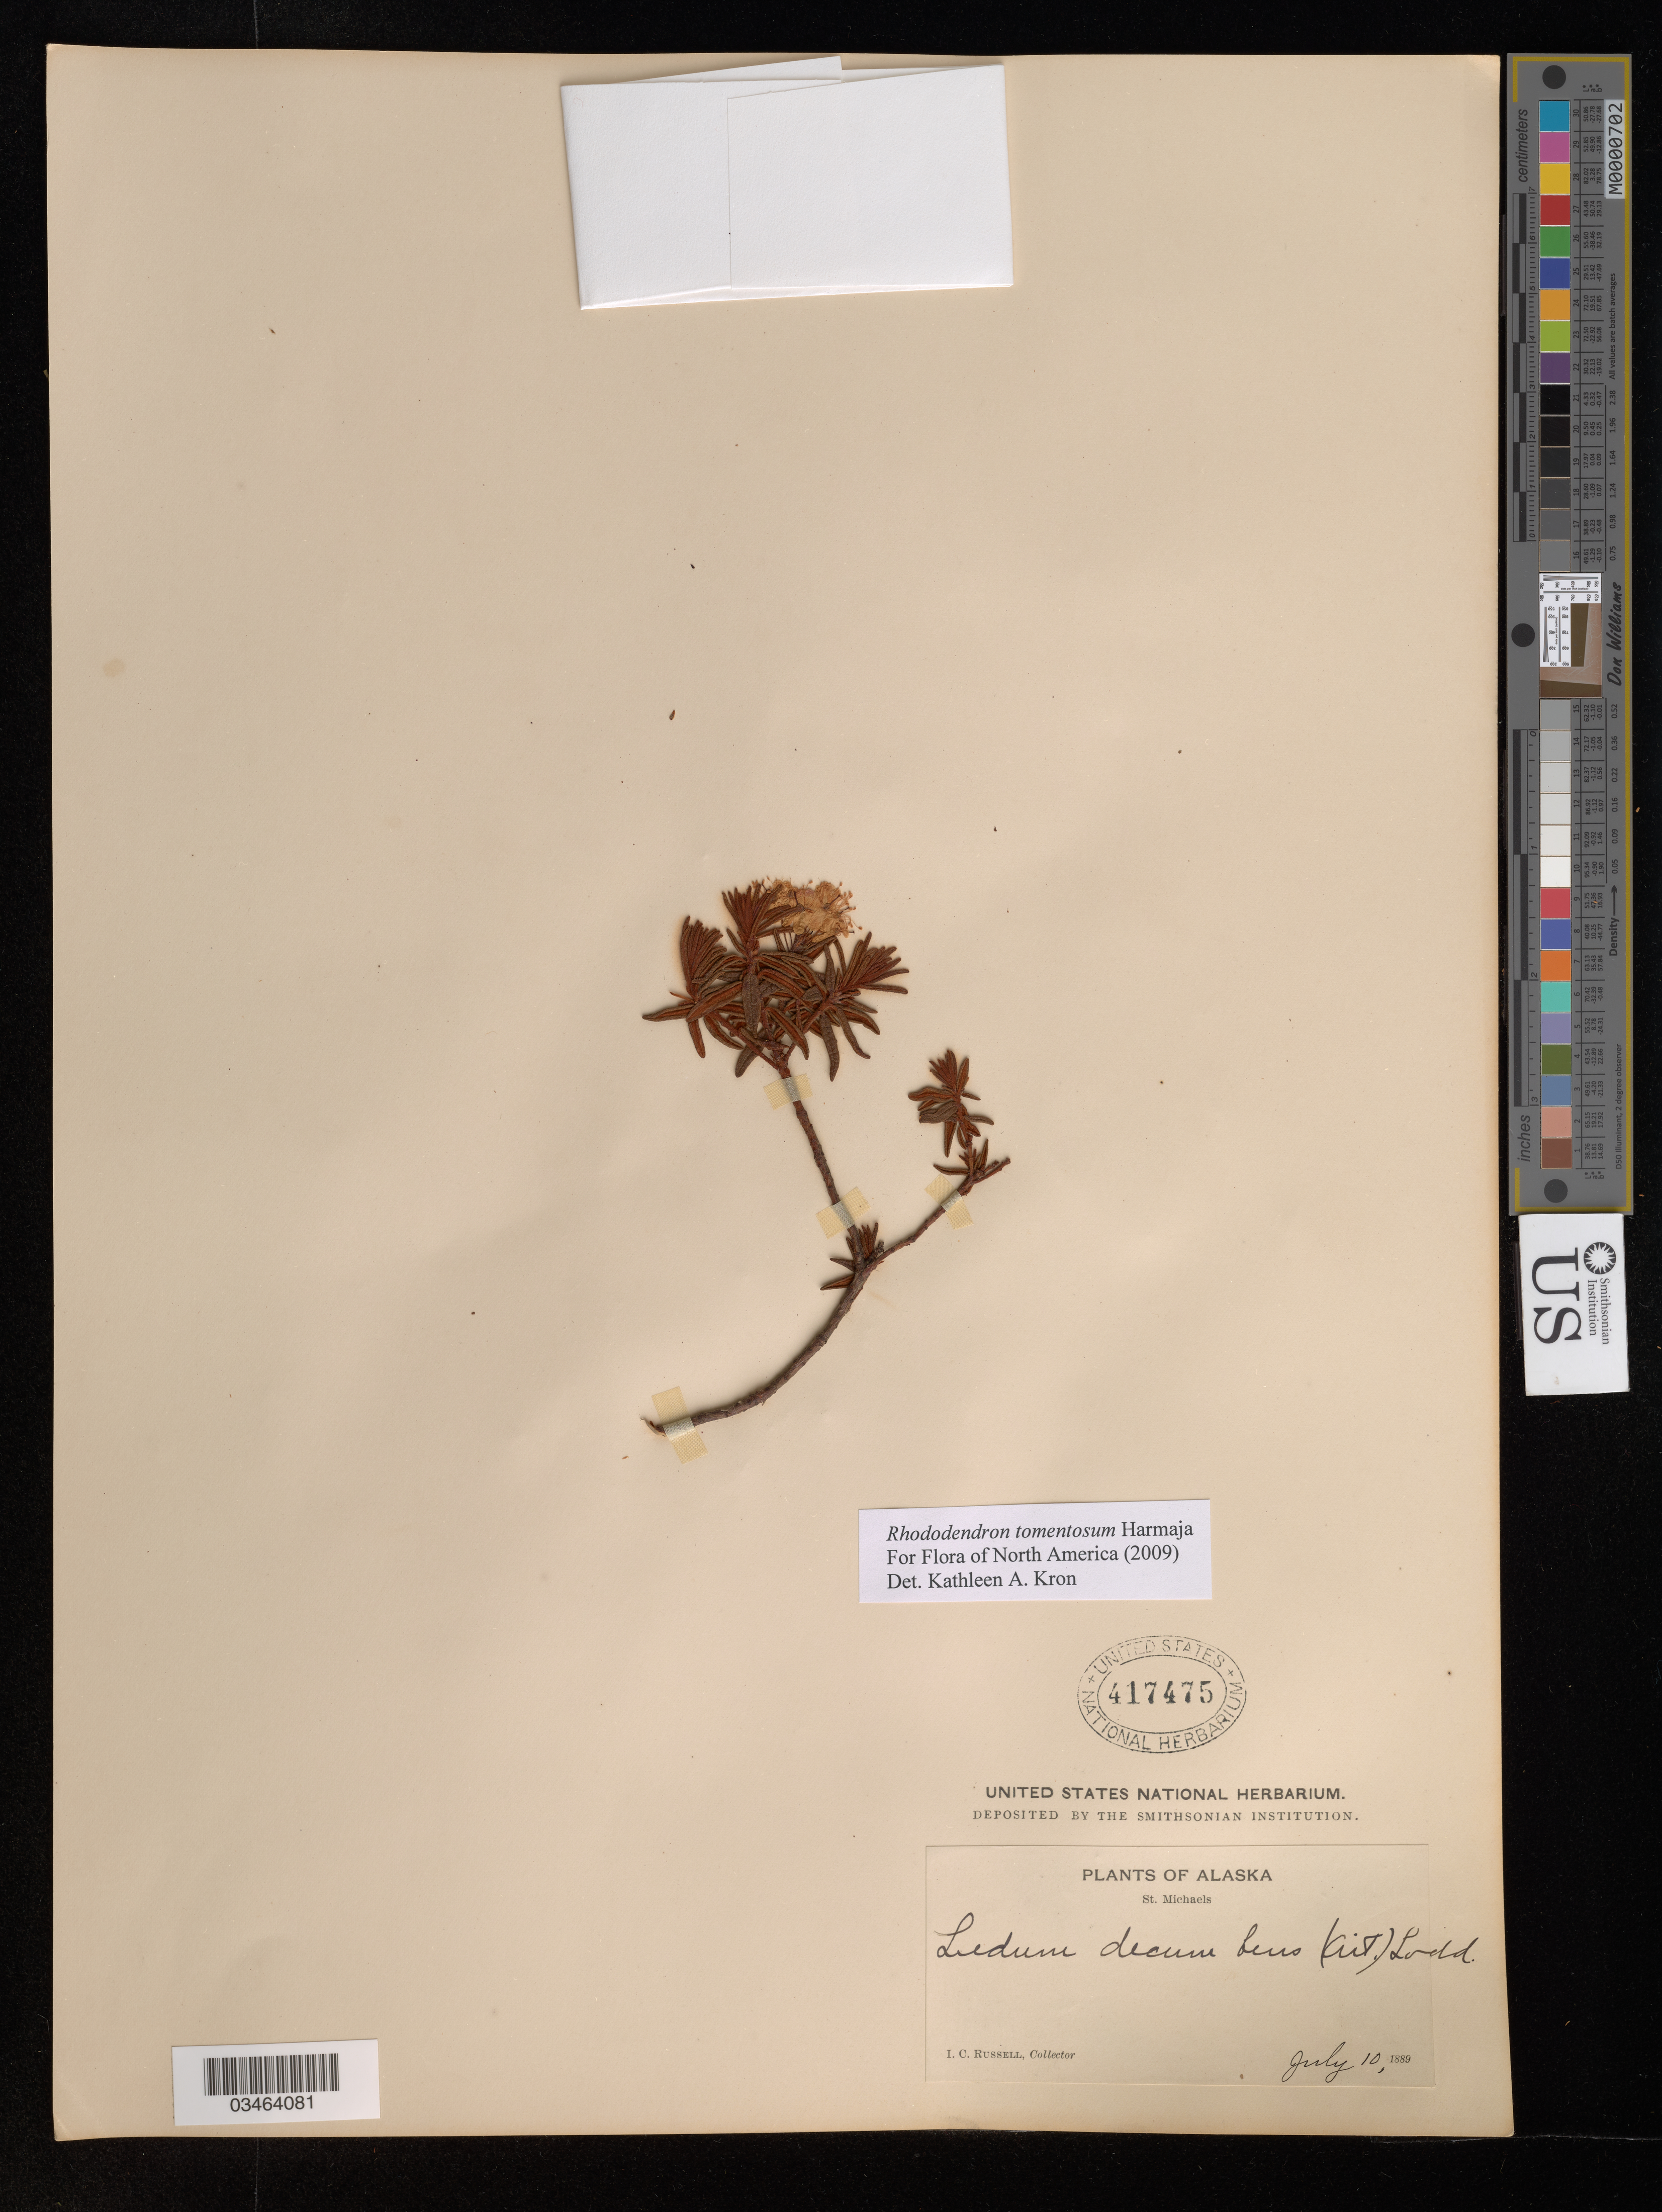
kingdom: Plantae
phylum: Tracheophyta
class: Magnoliopsida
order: Ericales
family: Ericaceae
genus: Rhododendron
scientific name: Rhododendron tomentosum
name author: Harmaja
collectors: I. C. Russell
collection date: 1889-07-10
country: United States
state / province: Alaska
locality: St. Michaels.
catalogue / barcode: US 417475